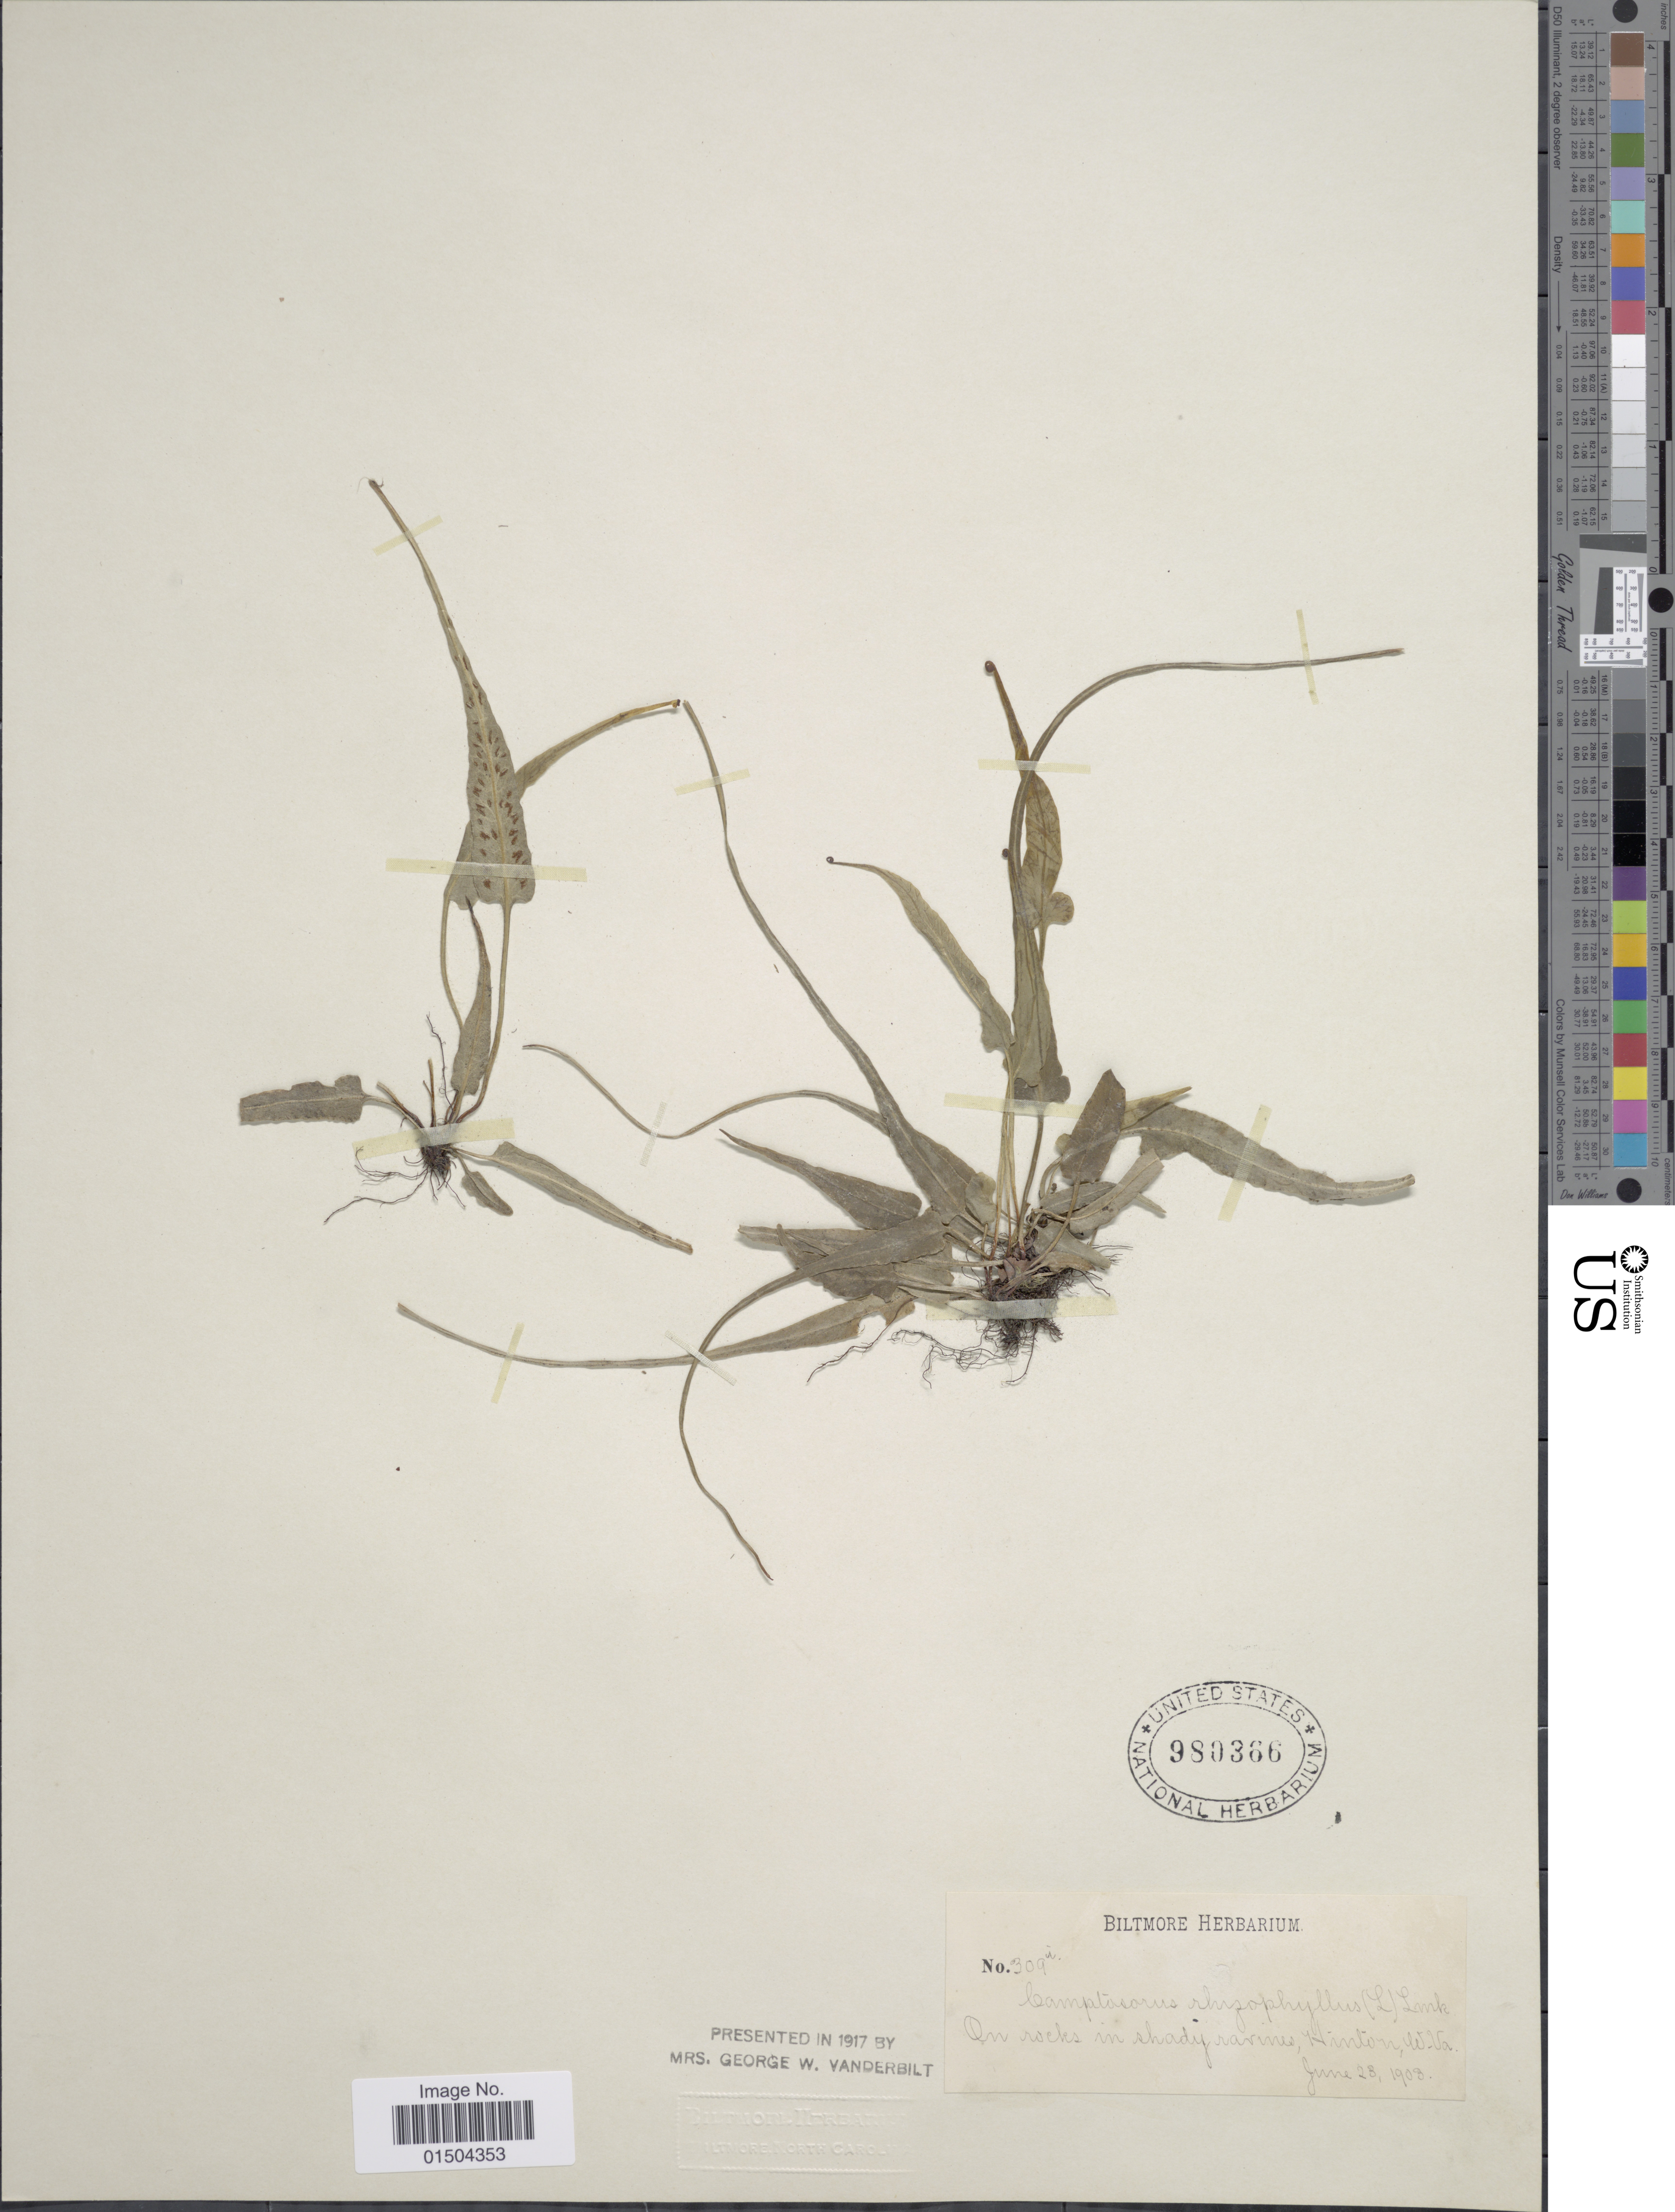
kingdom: Plantae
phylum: Tracheophyta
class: Polypodiopsida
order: Polypodiales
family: Aspleniaceae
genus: Asplenium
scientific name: Asplenium rhizophyllum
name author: L.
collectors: ex herb. Biltmore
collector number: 309u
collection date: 1908-06-23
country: United States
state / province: West Virginia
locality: On rocks in shady ravines, Hinton.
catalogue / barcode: US 980366